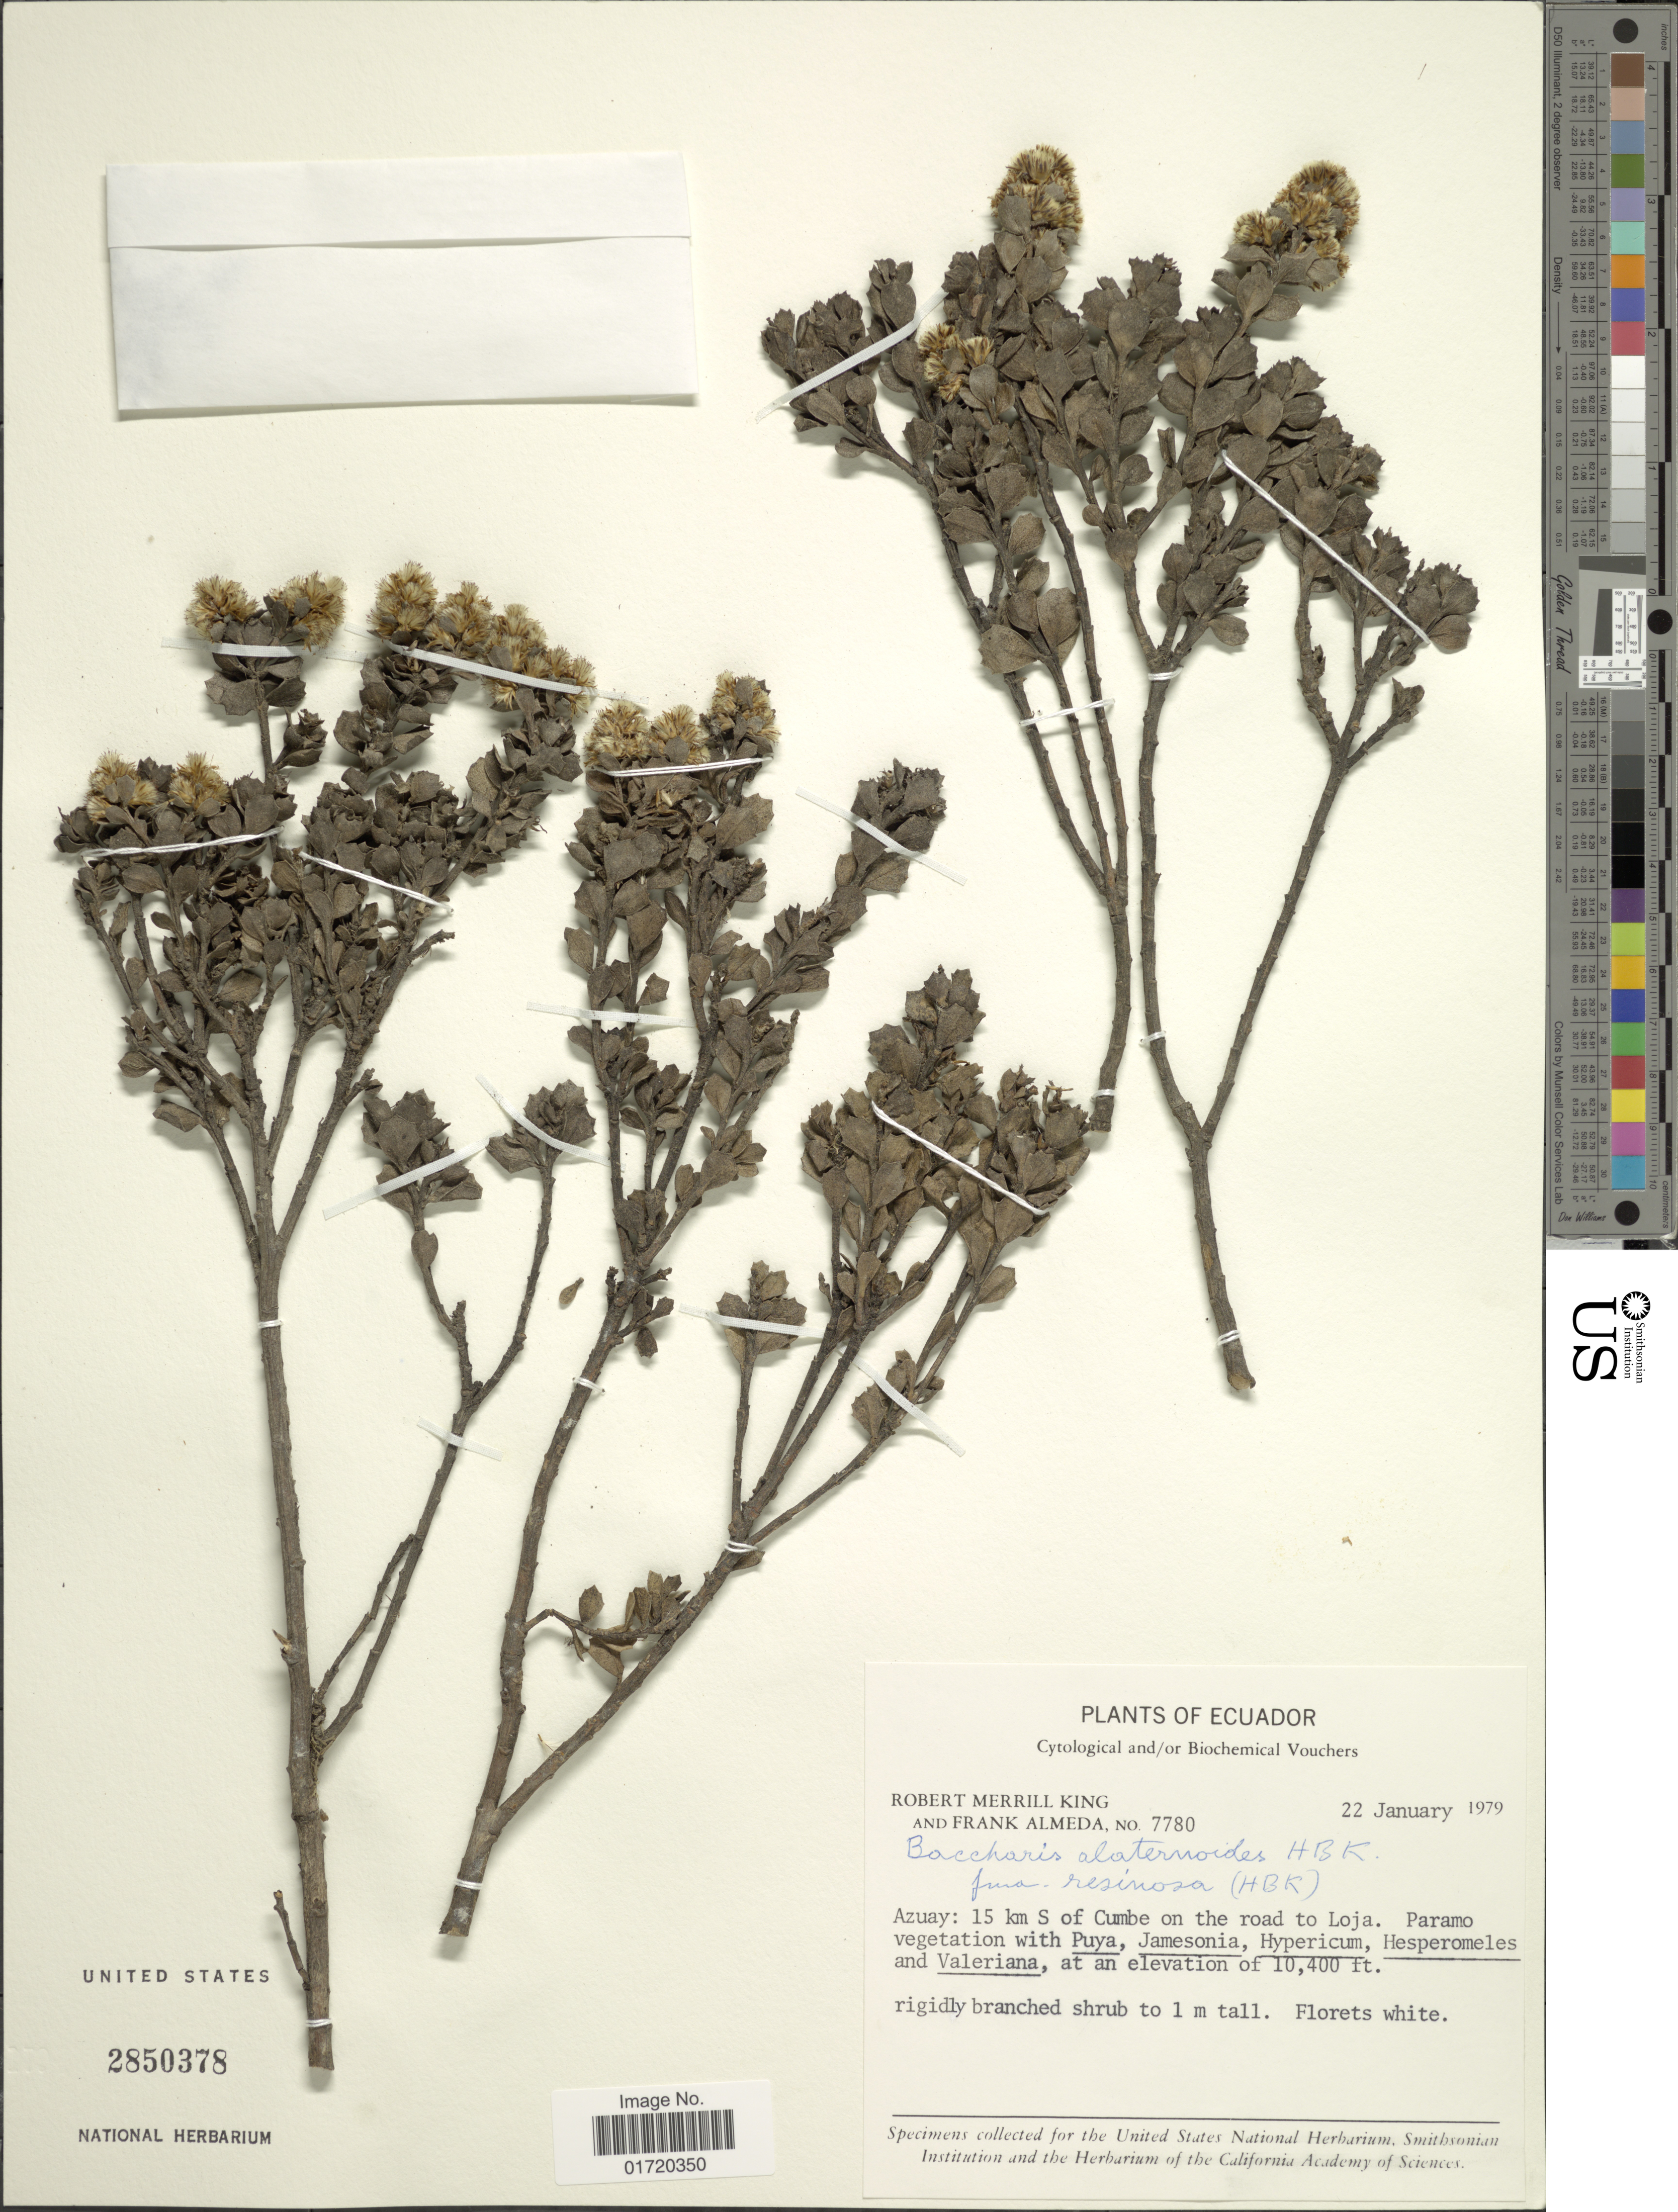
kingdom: Plantae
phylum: Tracheophyta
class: Magnoliopsida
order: Asterales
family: Asteraceae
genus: Baccharis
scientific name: Baccharis alaternoides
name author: Kunth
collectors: R. M. King & F. Almeda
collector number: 7780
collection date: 1979-01-22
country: Ecuador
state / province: Azuay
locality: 15 km S of Cumbe on the road to Loja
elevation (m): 3170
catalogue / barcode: US 2850378